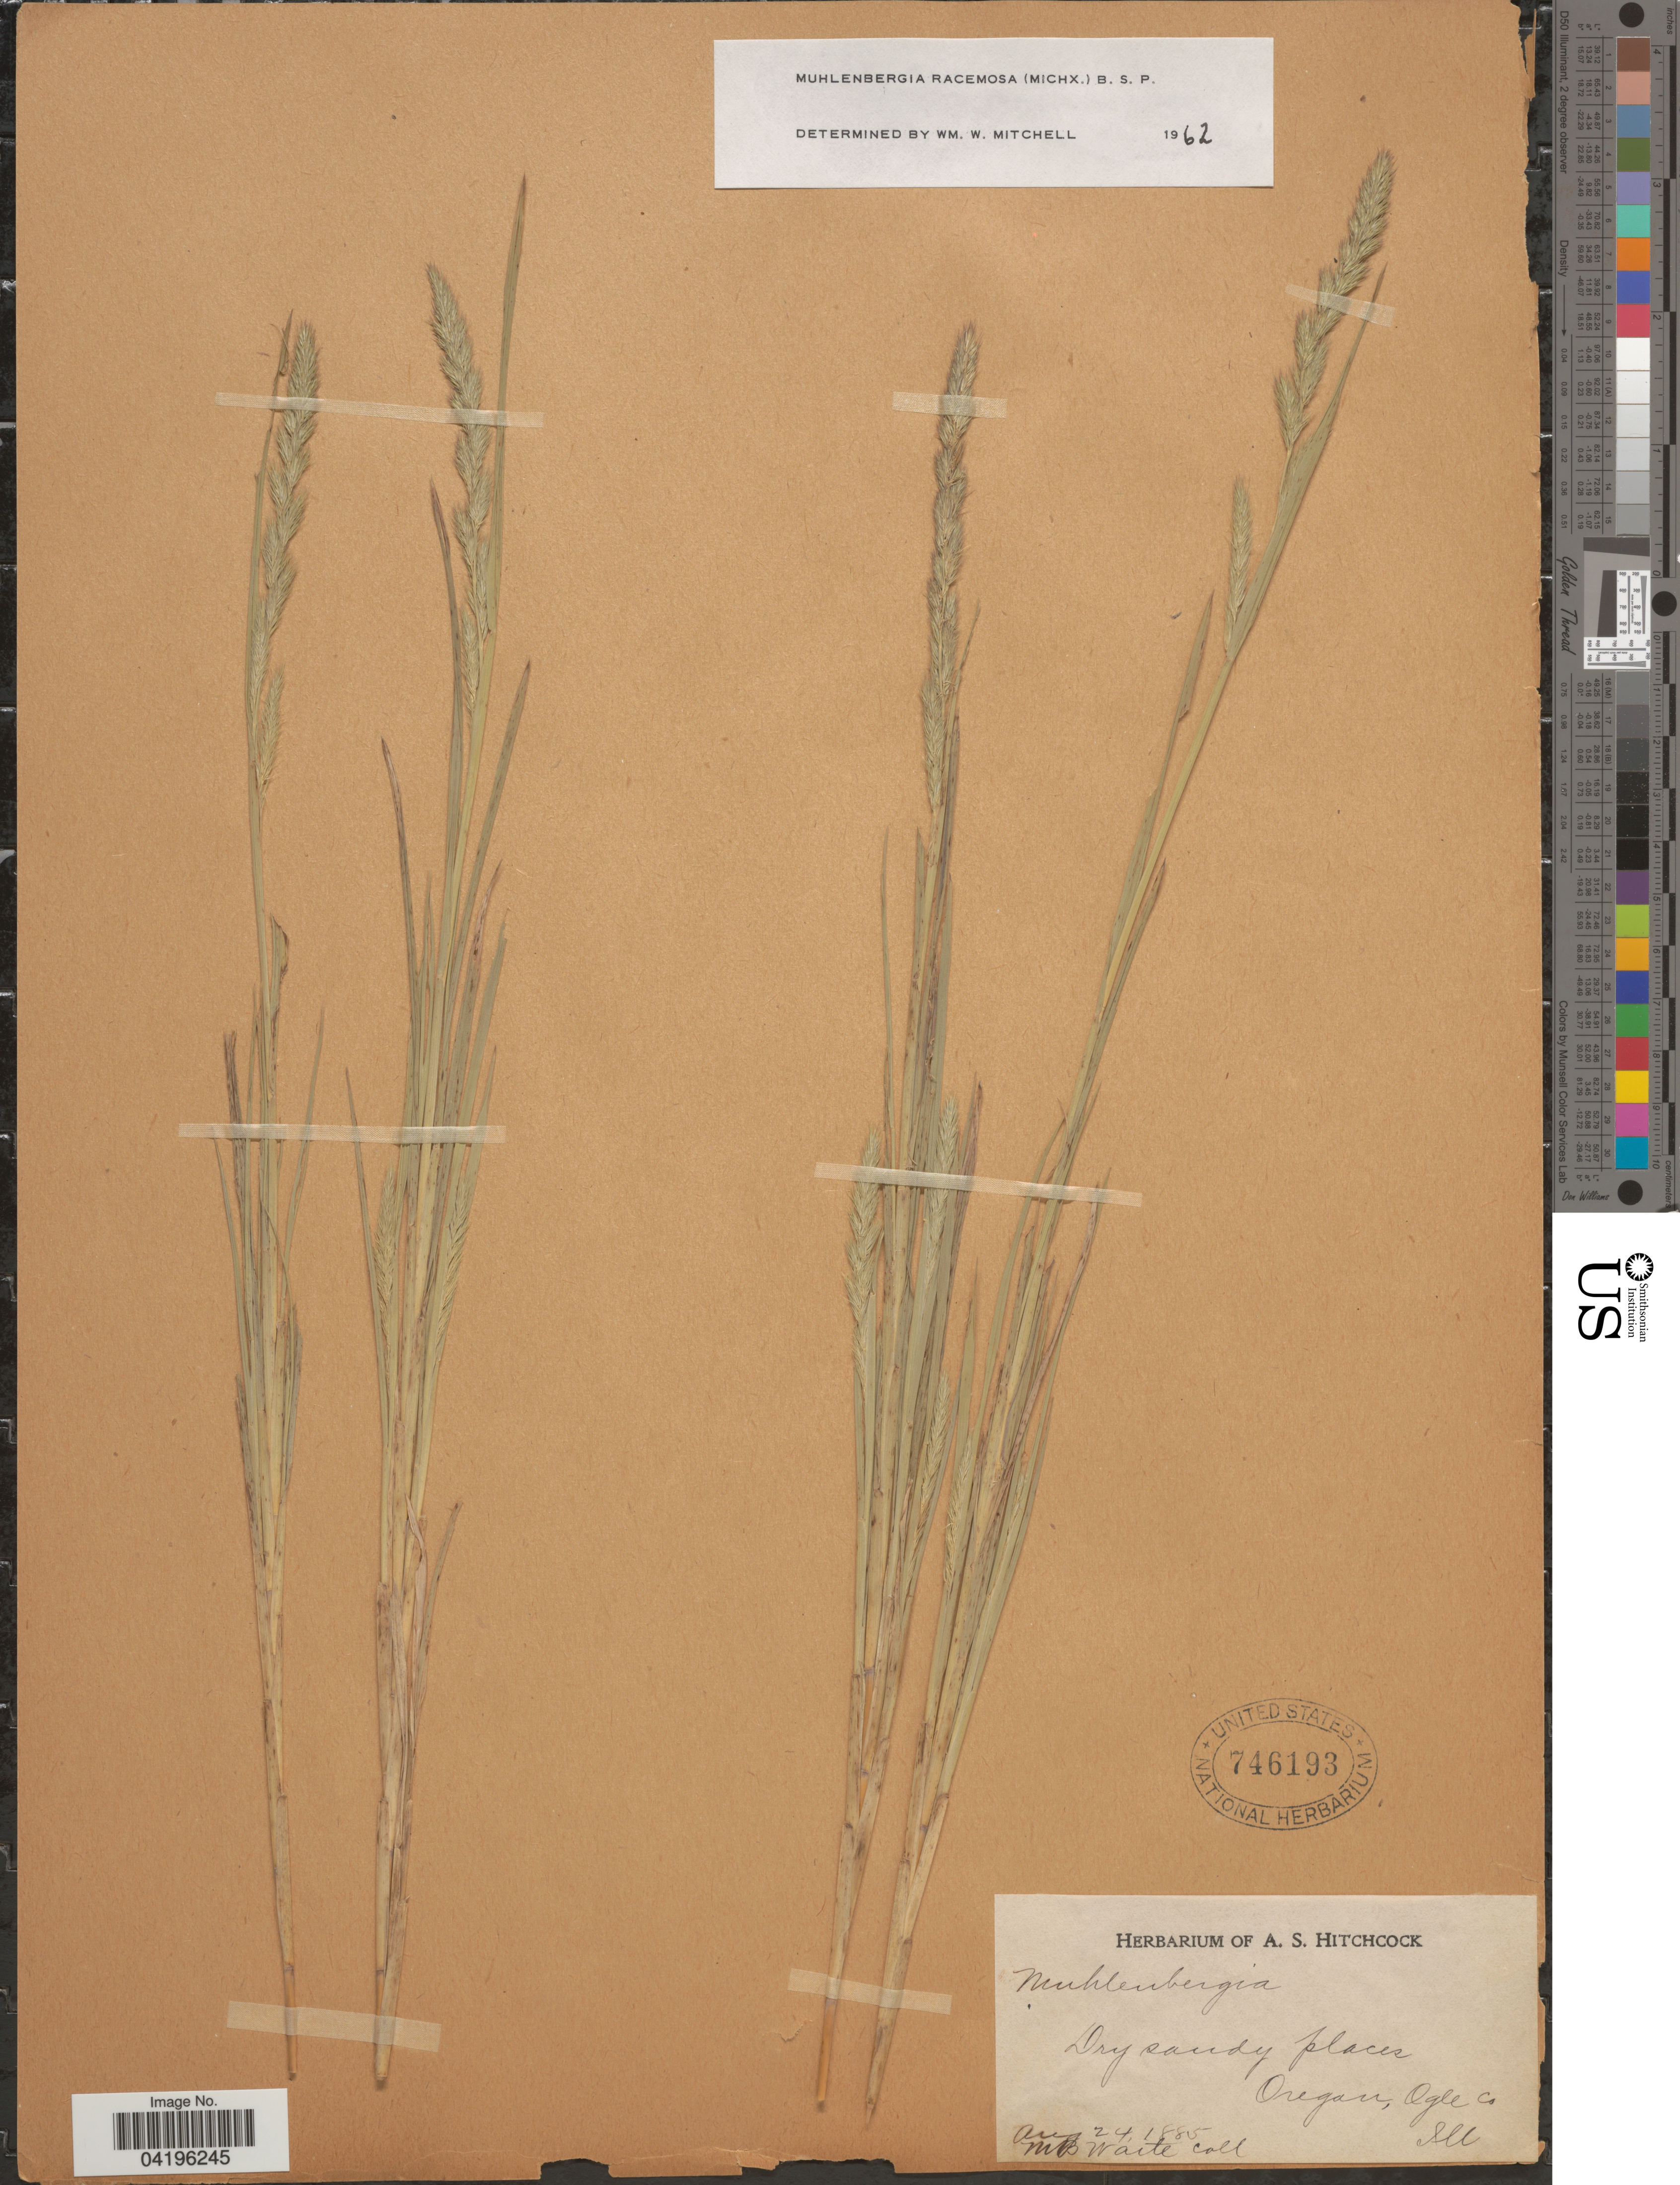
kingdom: Plantae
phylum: Tracheophyta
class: Liliopsida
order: Poales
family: Poaceae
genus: Muhlenbergia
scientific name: Muhlenbergia racemosa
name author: (Michx.) Britton et al.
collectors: M. B. Waite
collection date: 1885-08-24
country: United States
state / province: Illinois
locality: Oregon, Ogle Co.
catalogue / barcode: US 746193